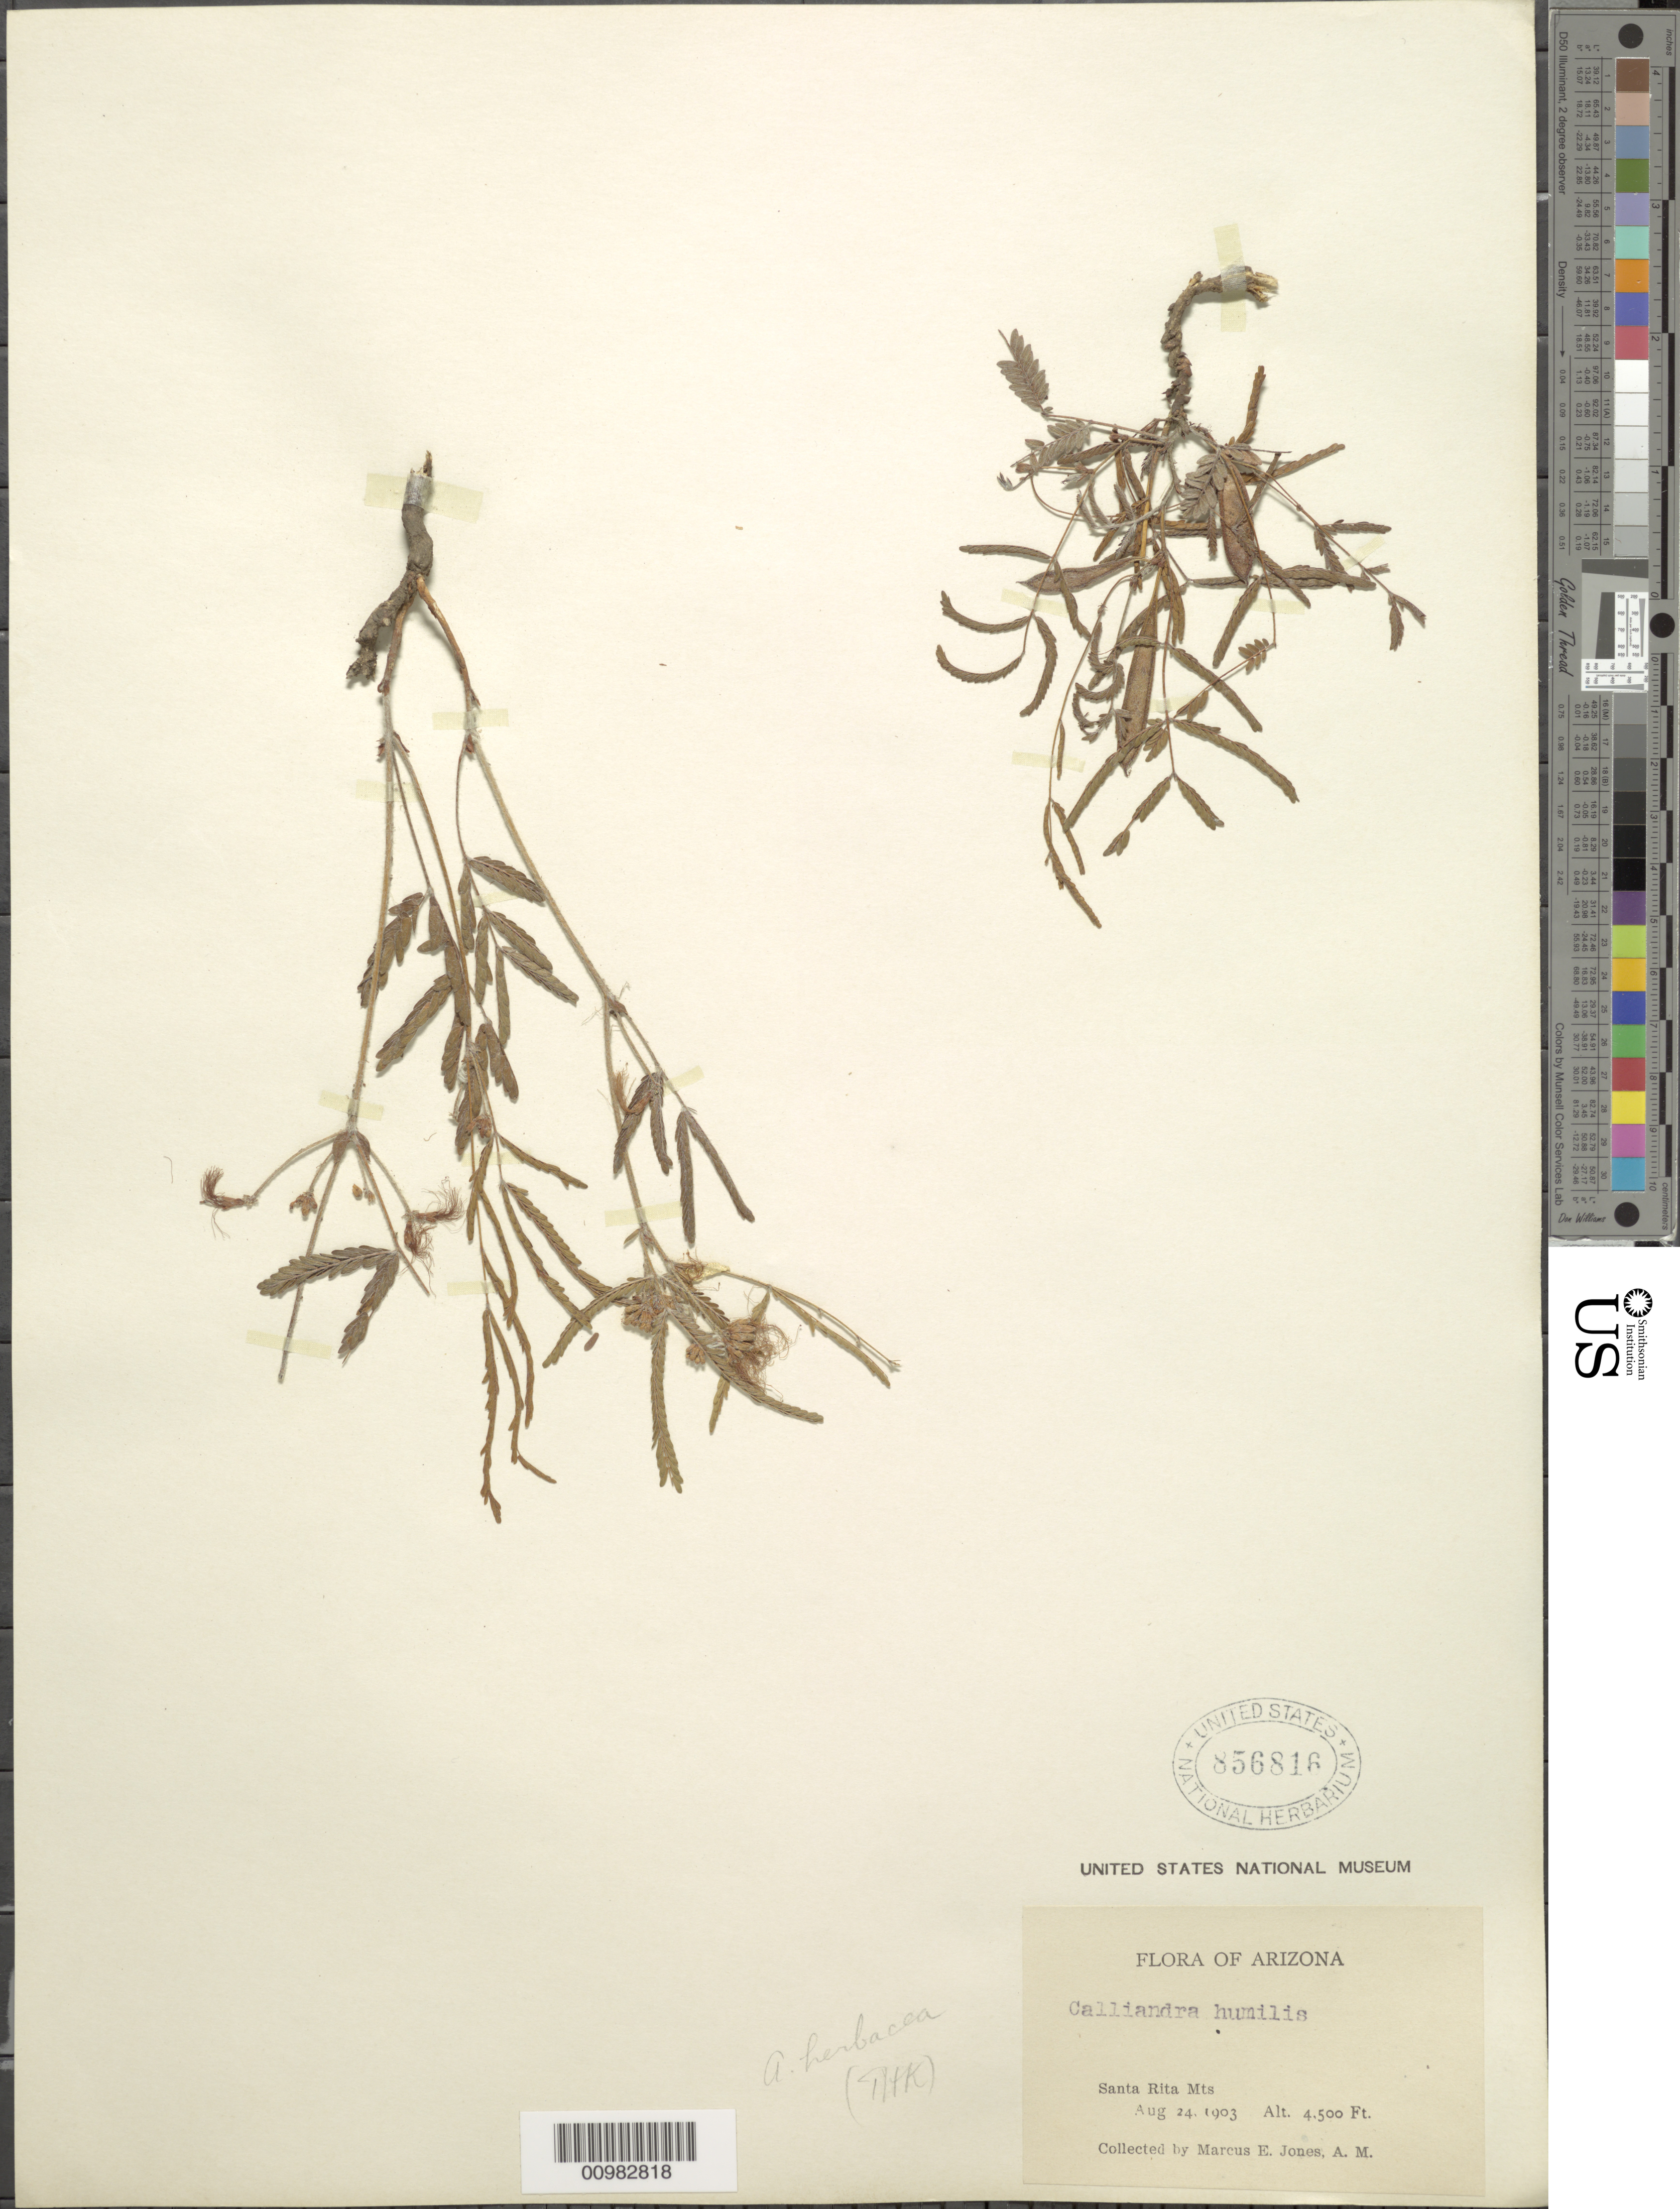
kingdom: Plantae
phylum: Tracheophyta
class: Magnoliopsida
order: Fabales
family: Fabaceae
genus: Calliandra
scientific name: Calliandra humilis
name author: Benth.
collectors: M. E. Jones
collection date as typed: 24 Aug 1903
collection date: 1903-08-24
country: United States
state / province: Arizona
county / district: Santa Cruz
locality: Santa Rita Mountains.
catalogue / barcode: US 856816